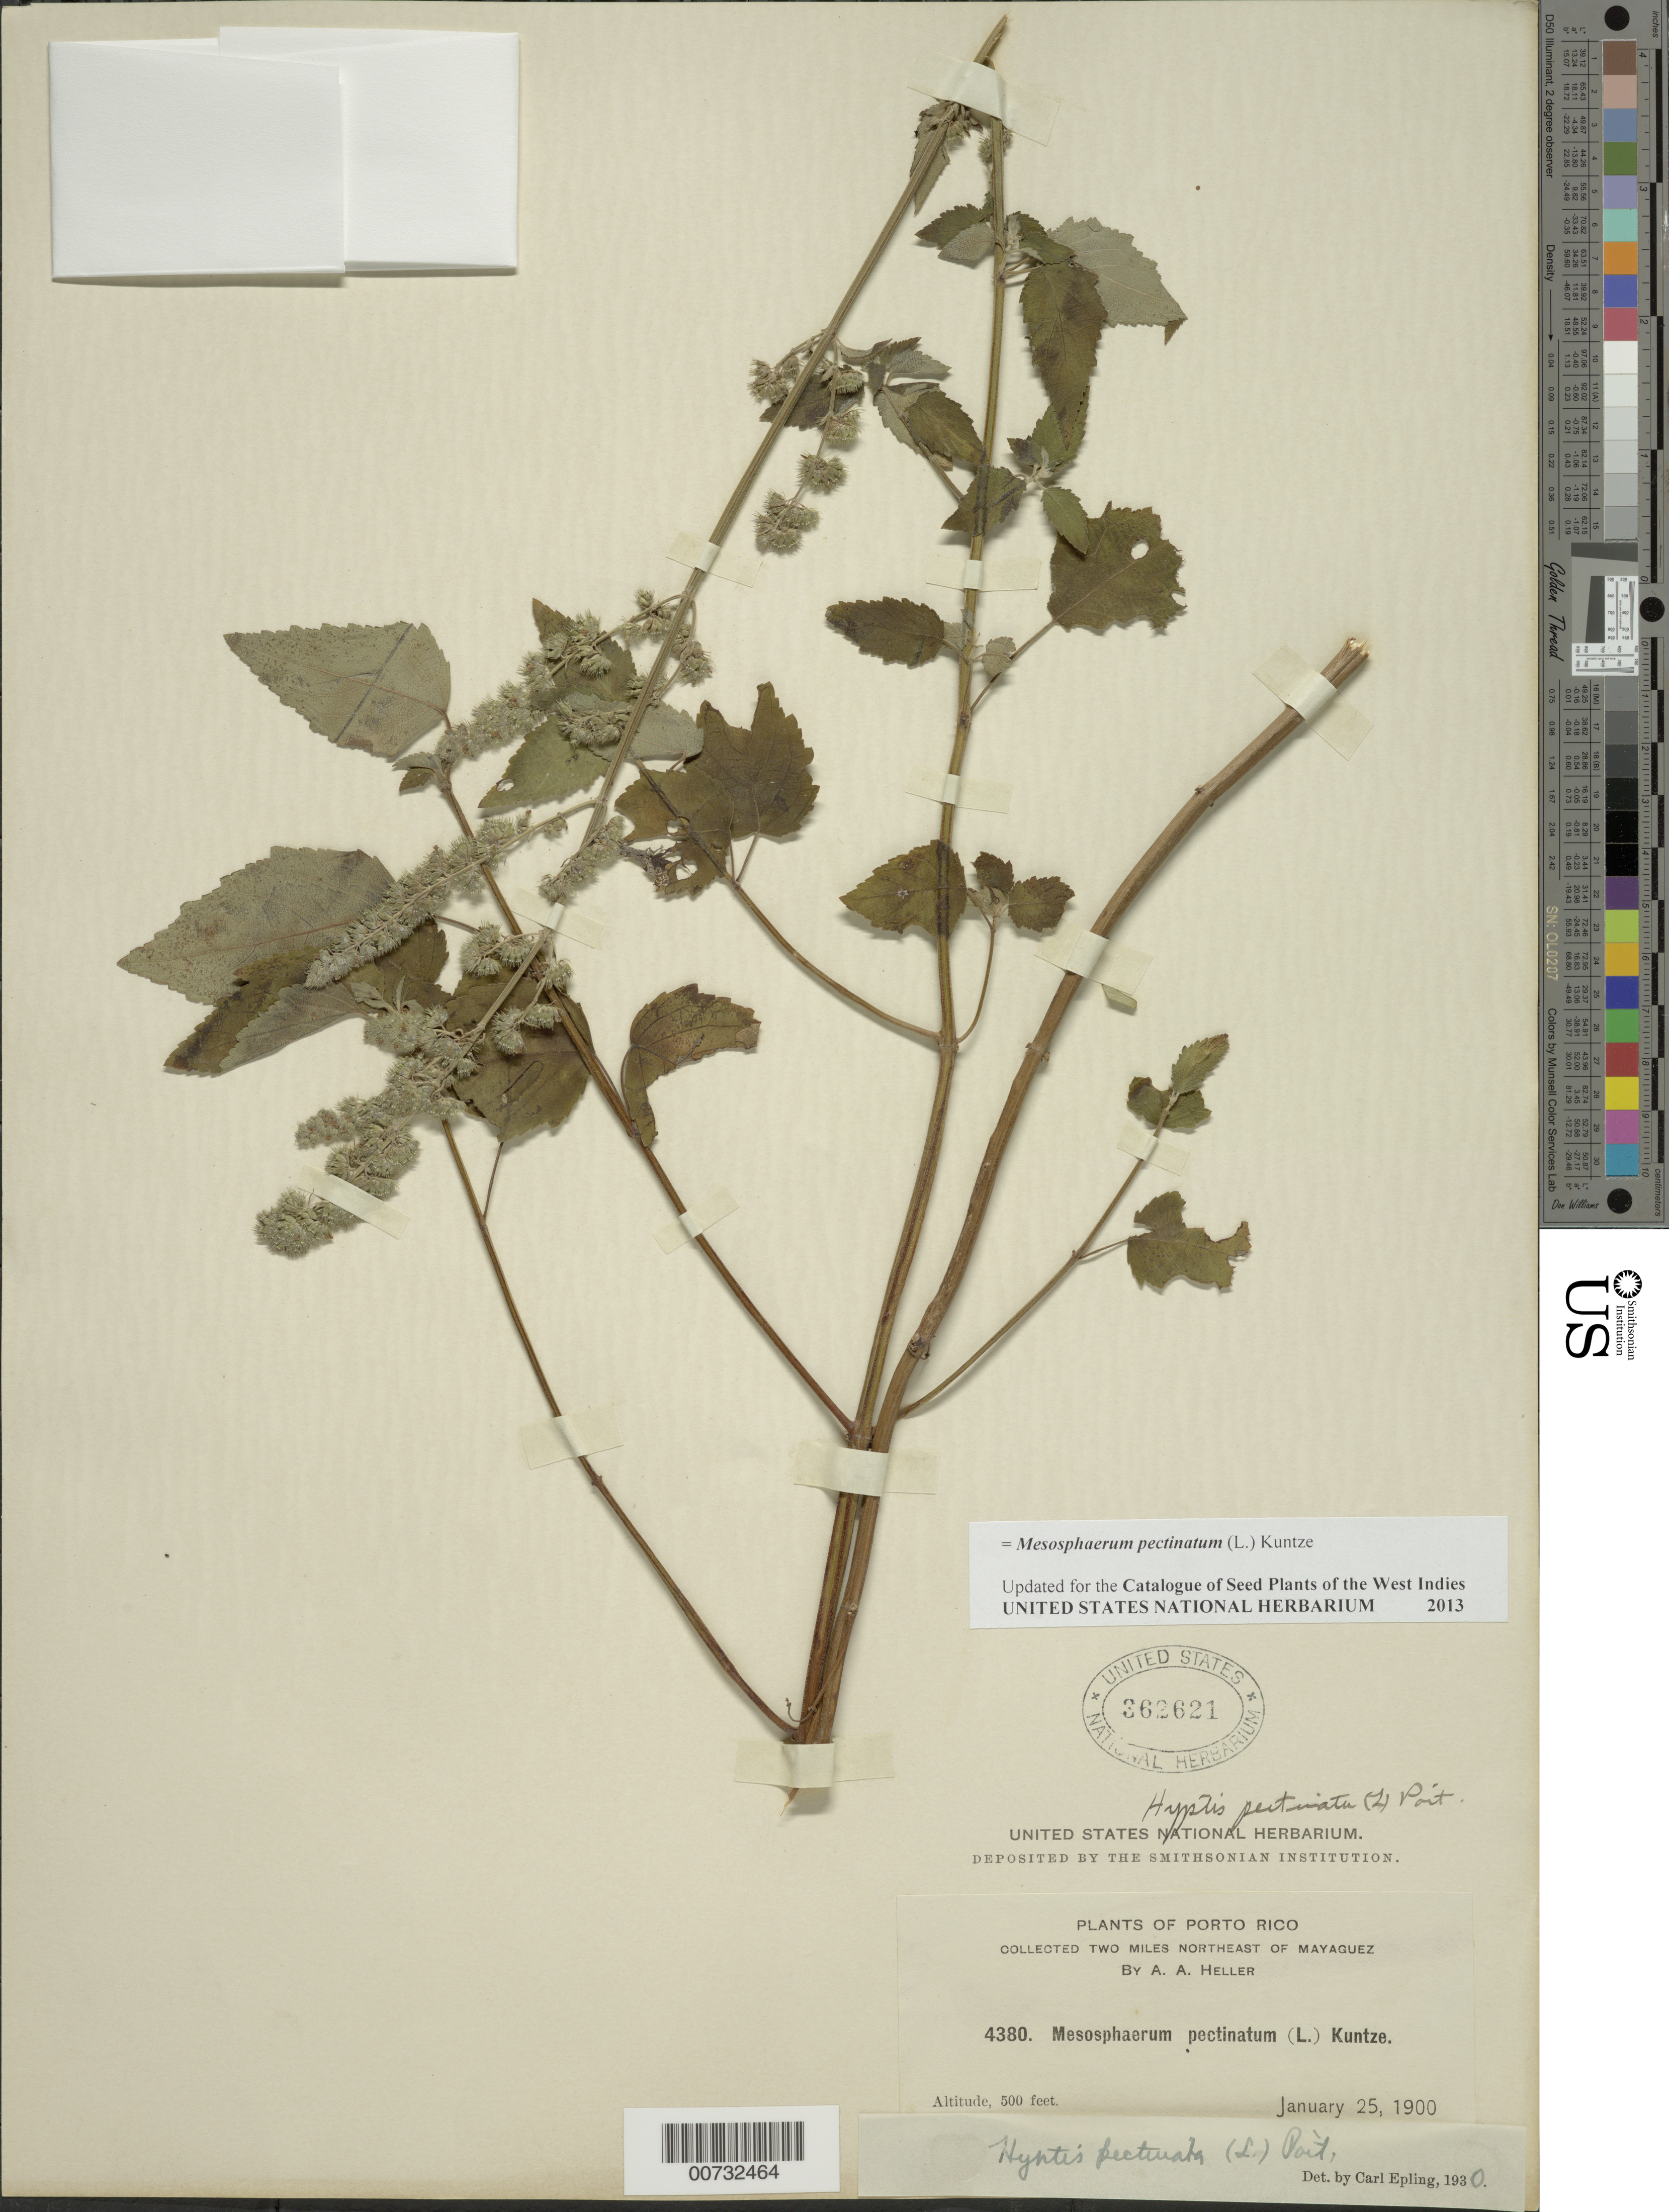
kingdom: Plantae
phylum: Tracheophyta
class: Magnoliopsida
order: Lamiales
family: Lamiaceae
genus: Mesosphaerum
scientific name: Mesosphaerum pectinatum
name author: (L.) Kuntze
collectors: A. A. Heller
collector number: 4380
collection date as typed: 25 Jan 1900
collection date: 1900-01-25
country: Puerto Rico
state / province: Mayagüez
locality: Mayaguez, 2 mi NE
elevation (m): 152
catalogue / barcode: US 362621